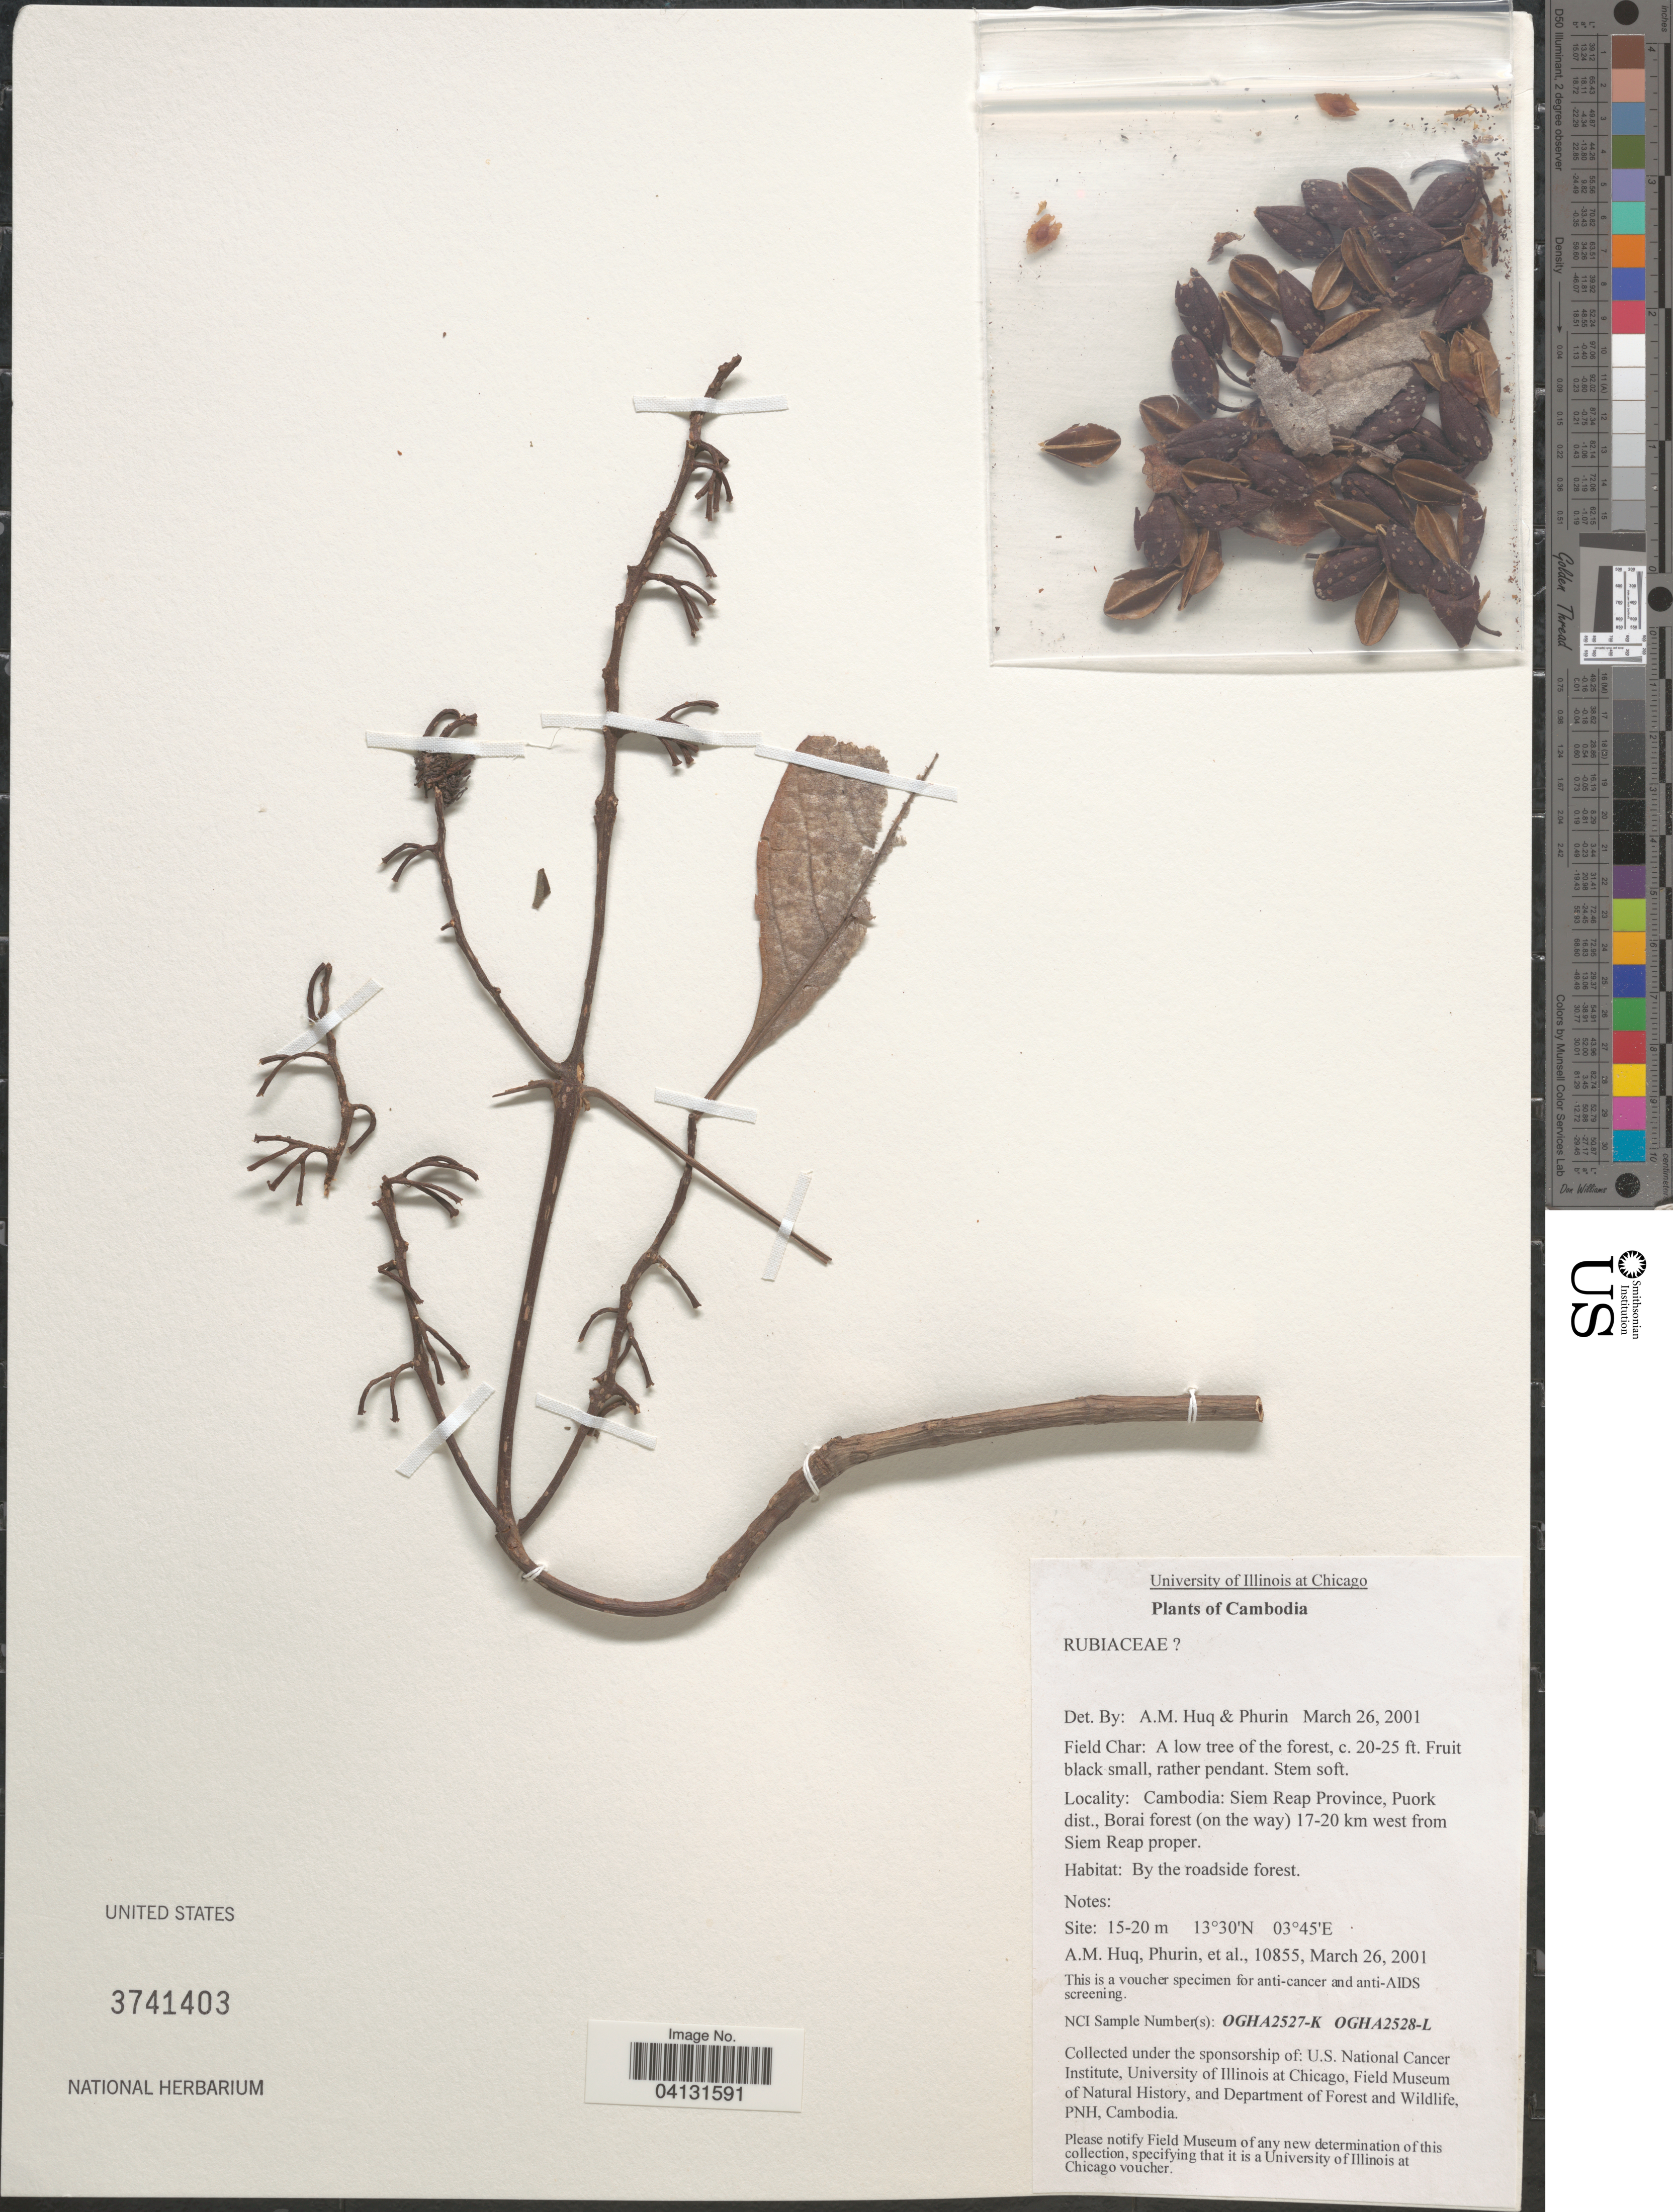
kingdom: Plantae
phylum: Tracheophyta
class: Magnoliopsida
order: Gentianales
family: Rubiaceae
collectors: A. M. Huq, -. Phurin & et al.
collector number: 10855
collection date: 2001-03-26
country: Cambodia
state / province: Siĕm Réab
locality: Siem Reap Province, Puork dist., Borai forest (on the way) 17-20 km west from Siem Reap proper.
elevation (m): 15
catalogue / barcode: US 3741403